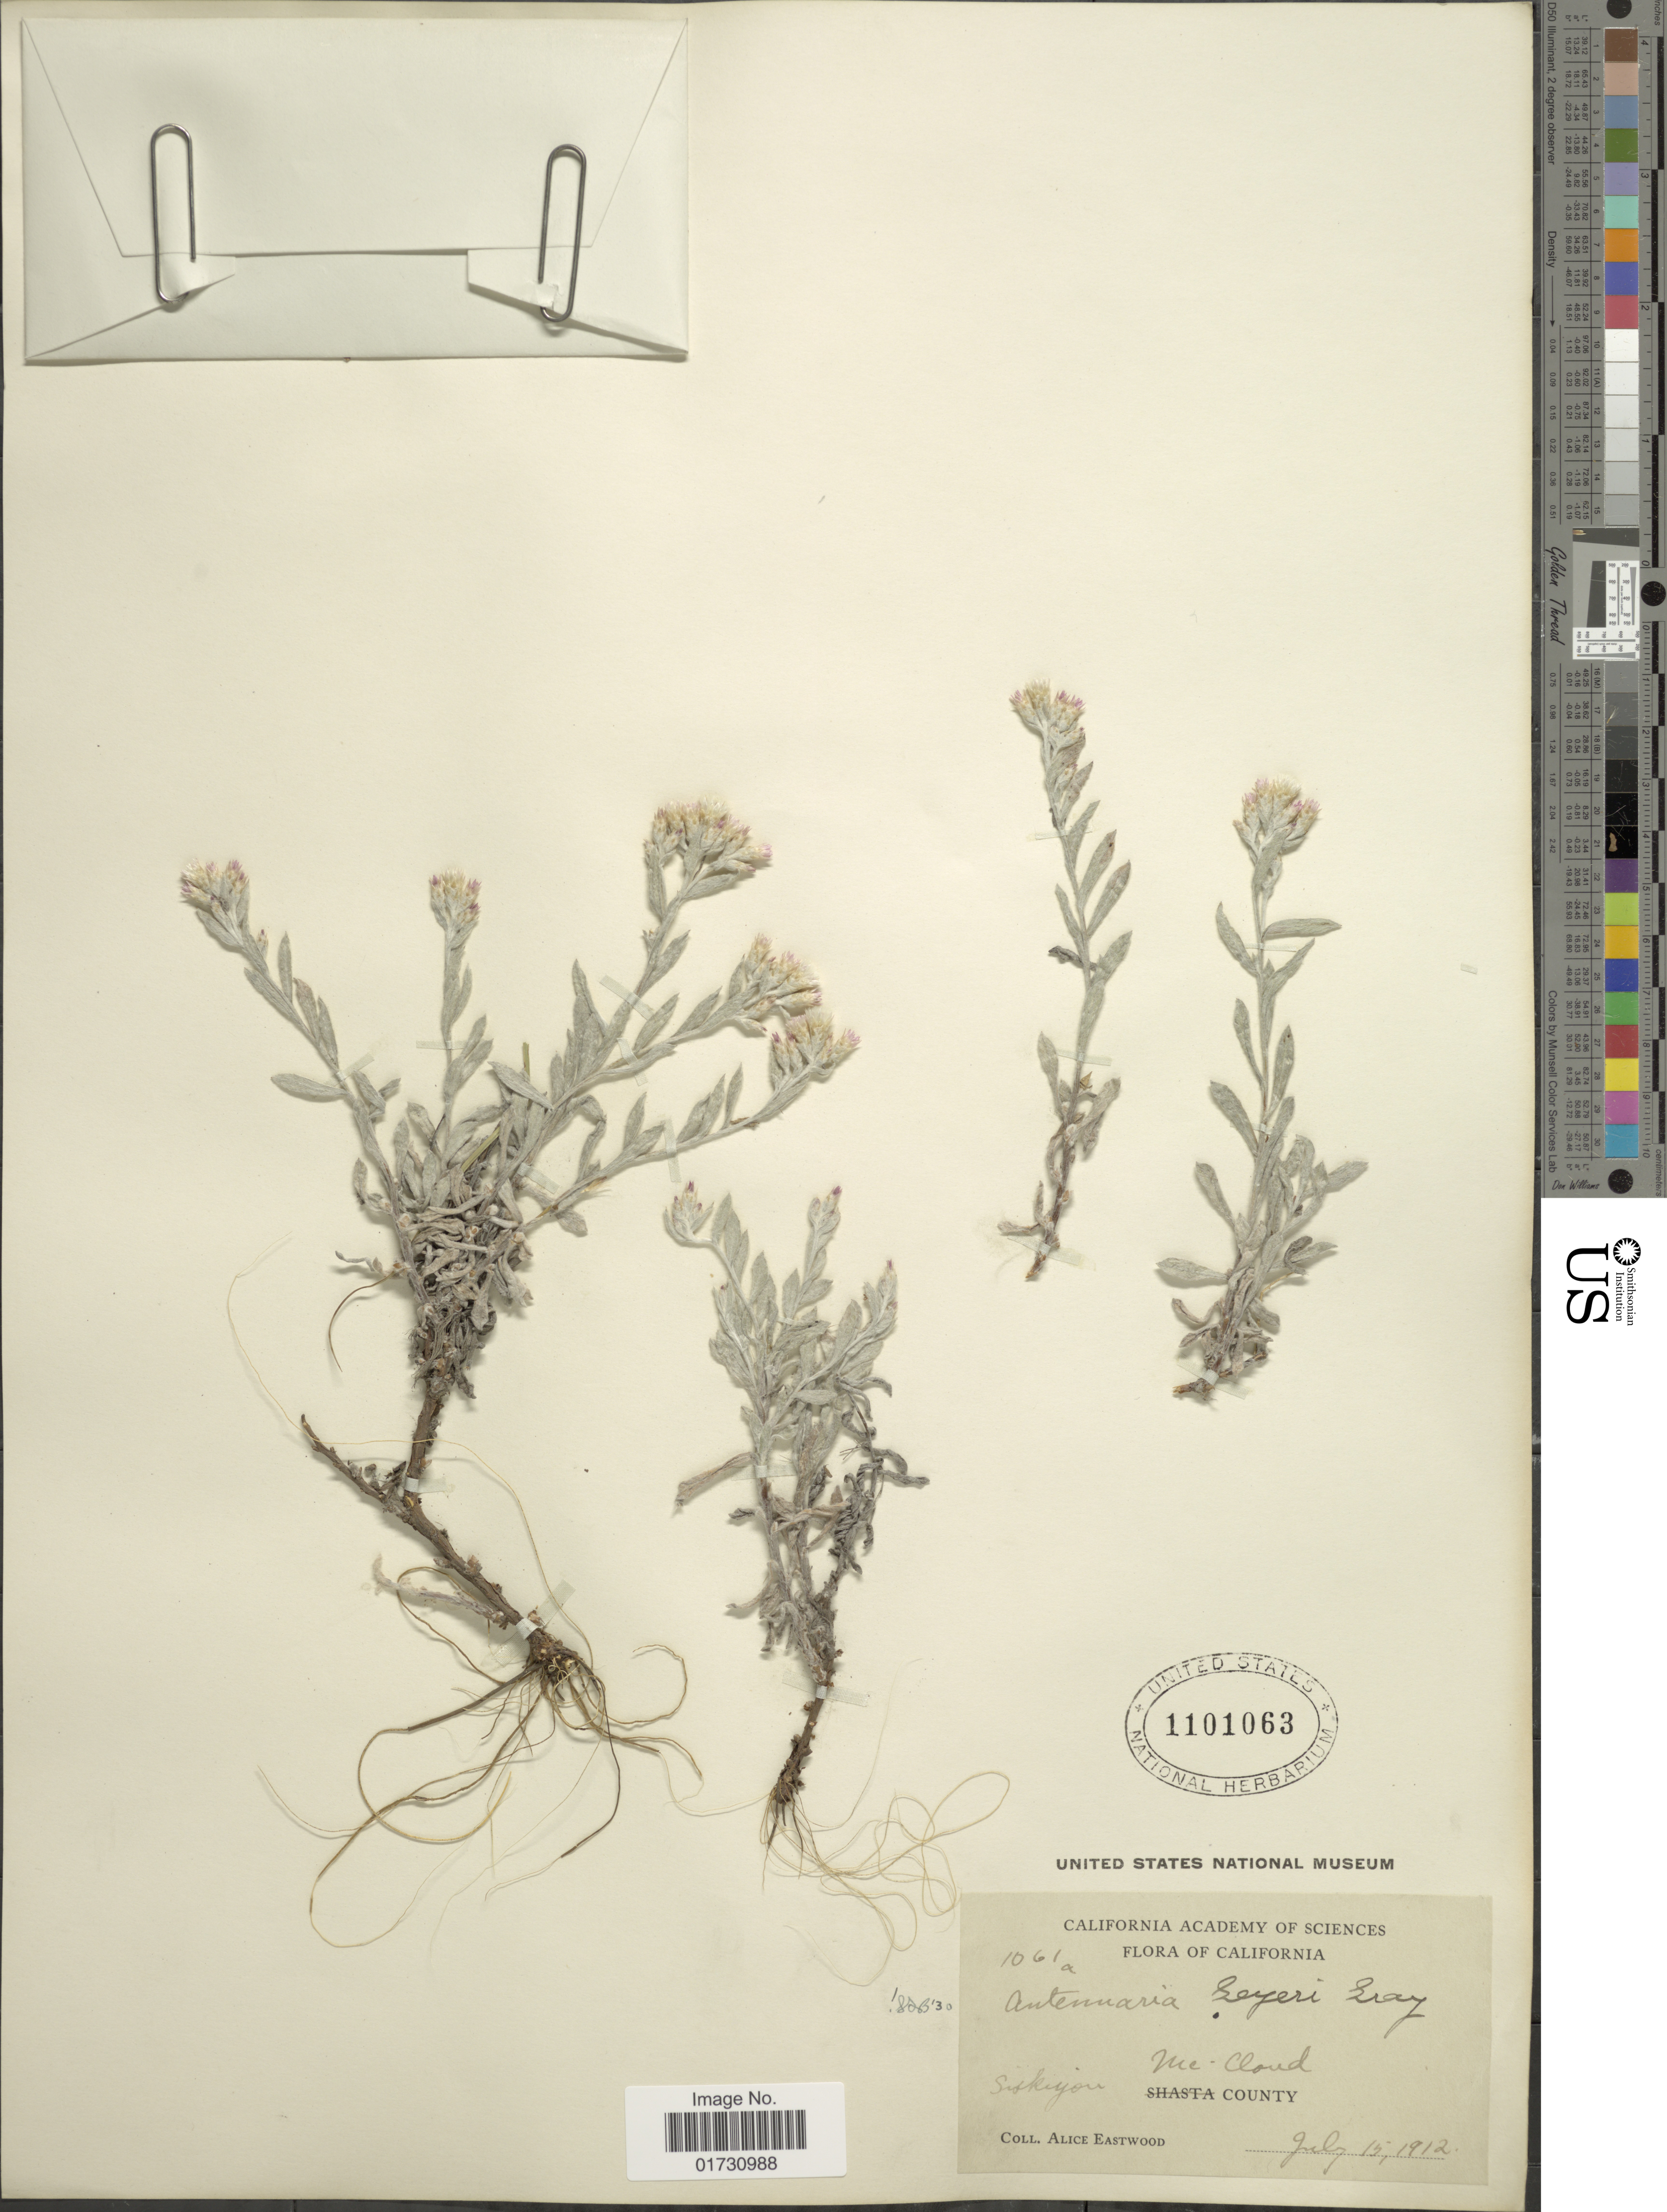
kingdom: Plantae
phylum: Tracheophyta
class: Magnoliopsida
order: Asterales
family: Asteraceae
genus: Antennaria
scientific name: Antennaria geyeri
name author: A. Gray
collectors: A. Eastwood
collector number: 1061a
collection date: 1912-07-15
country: United States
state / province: California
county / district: Siskiyou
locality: Siskiyou County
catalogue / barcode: US 1101063